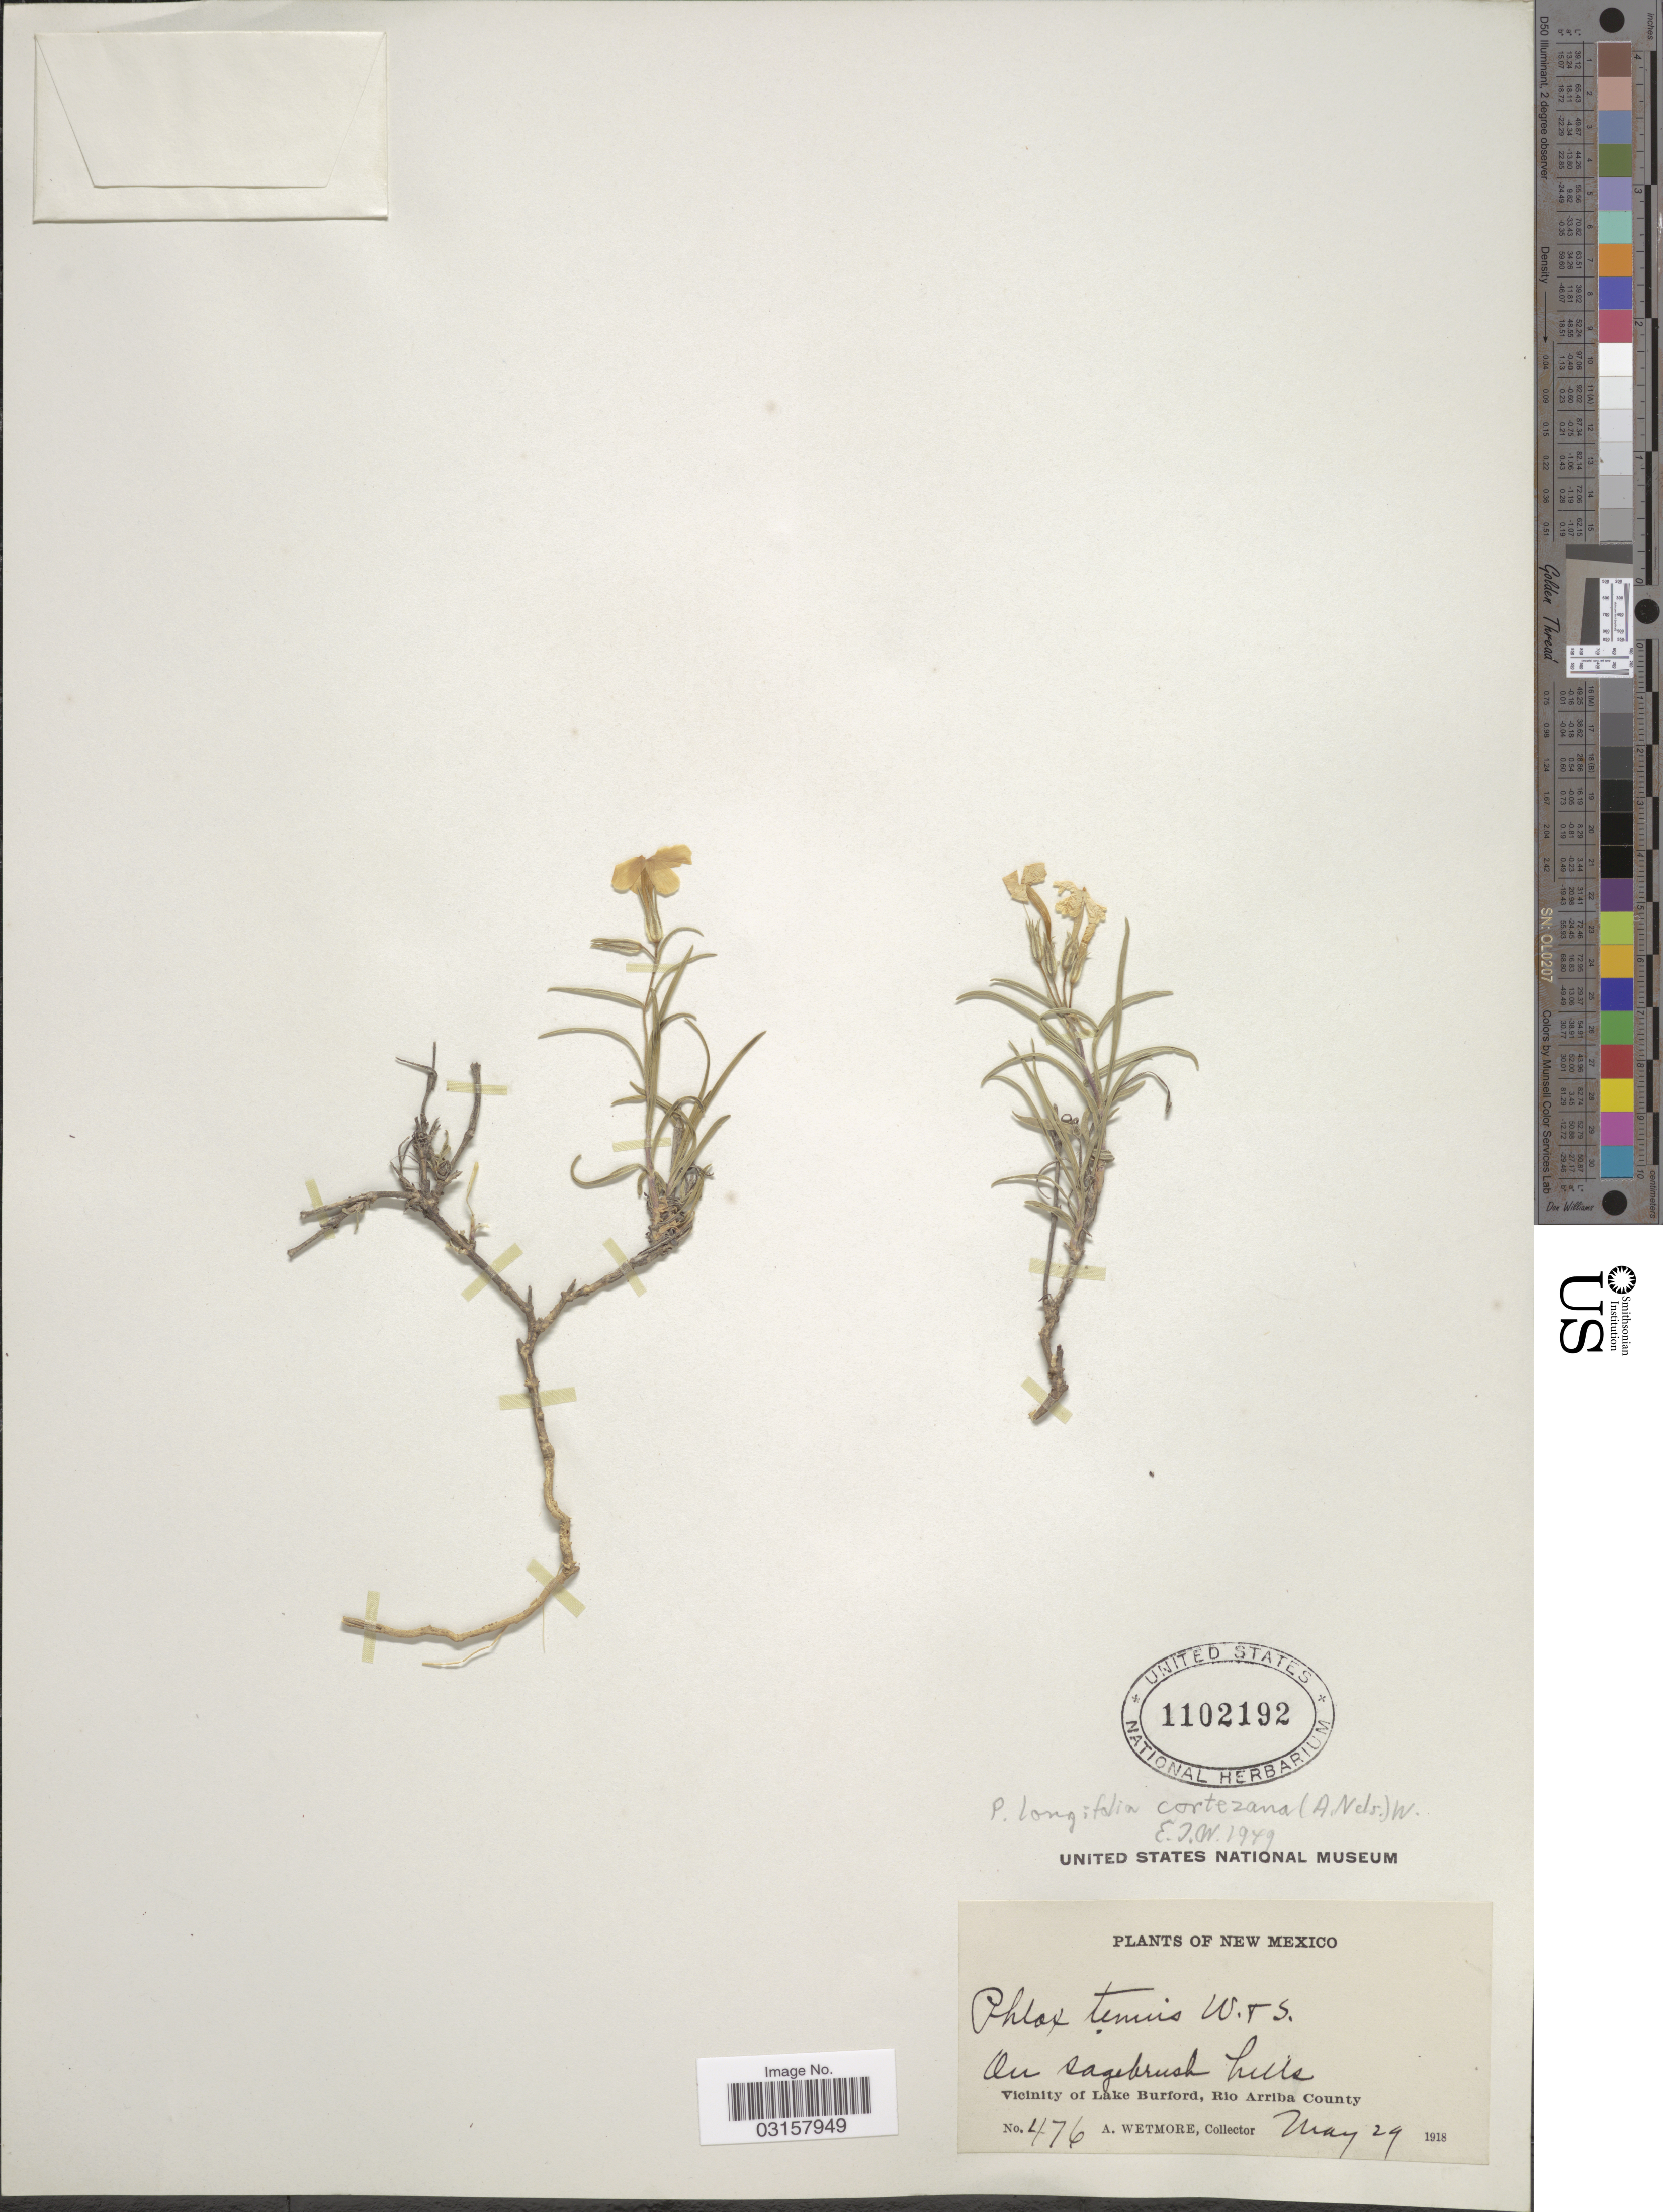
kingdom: Plantae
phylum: Tracheophyta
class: Magnoliopsida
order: Ericales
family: Polemoniaceae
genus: Phlox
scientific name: Phlox longifolia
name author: Nutt.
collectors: A. Wetmore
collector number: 476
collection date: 1918-05-29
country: United States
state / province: New Mexico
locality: Vicinity of Lake Burford, Rio Arriba County.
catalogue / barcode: US 1102192